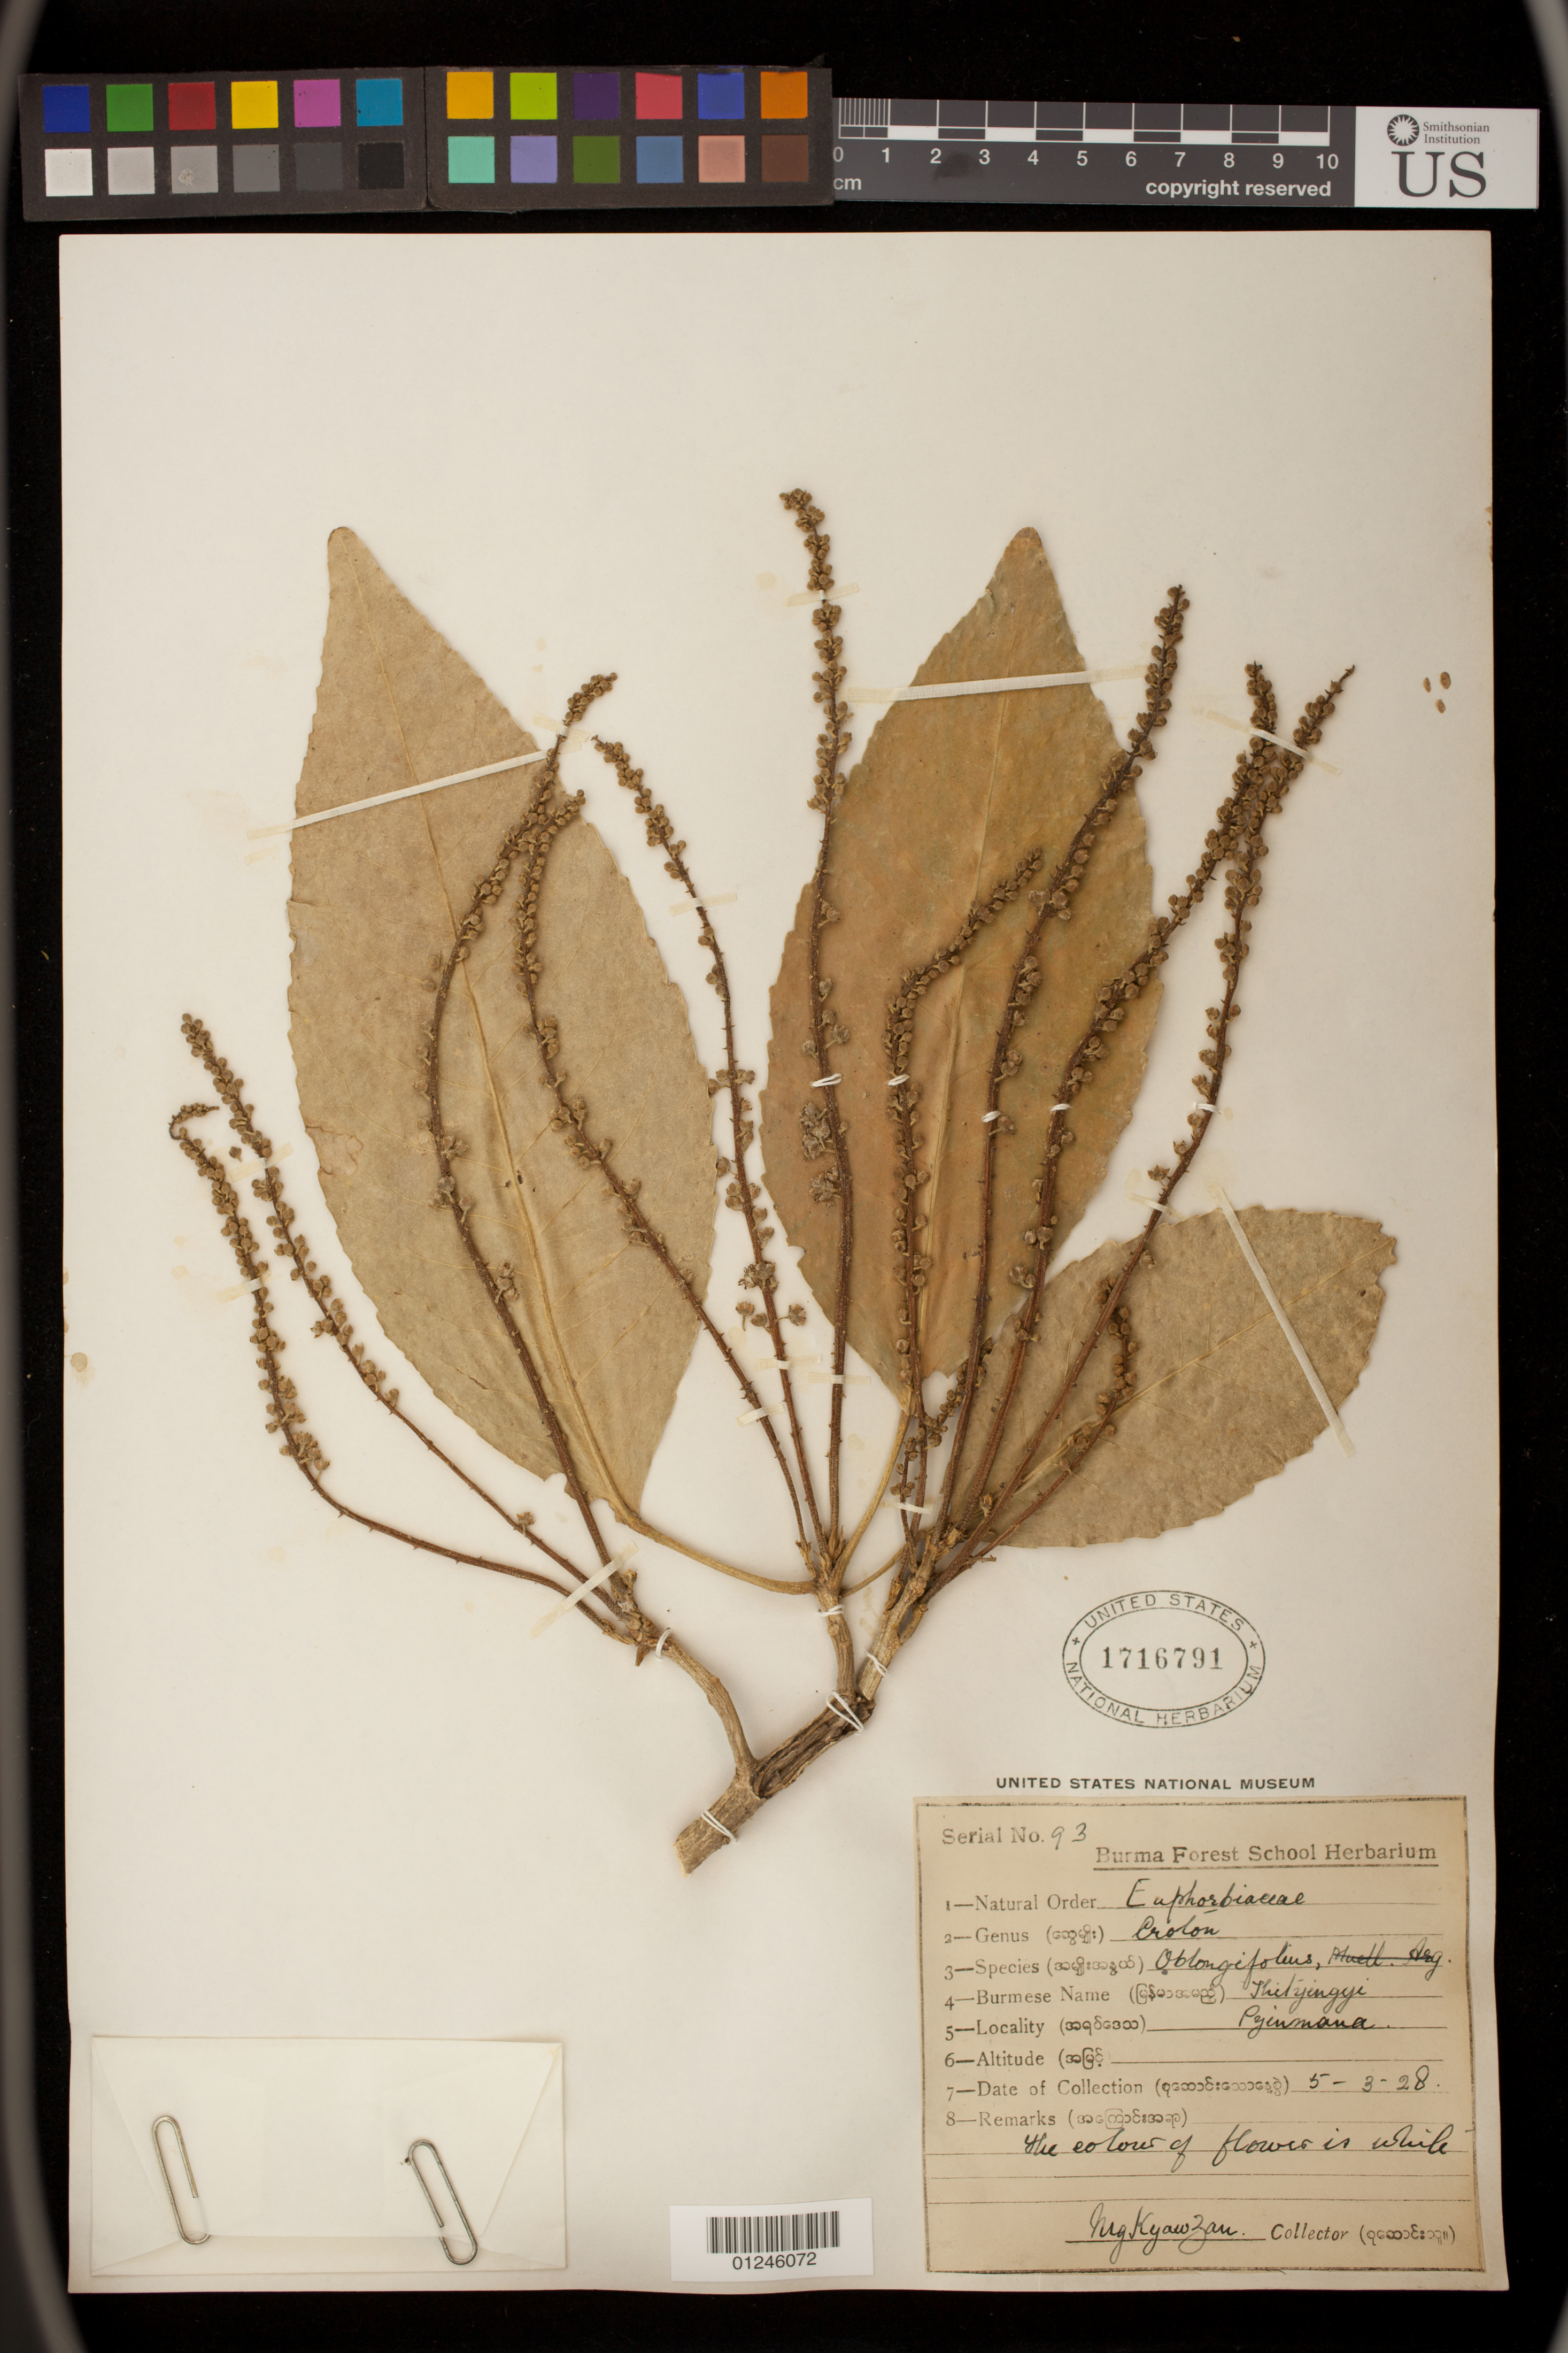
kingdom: Plantae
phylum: Tracheophyta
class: Magnoliopsida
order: Malpighiales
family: Euphorbiaceae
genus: Croton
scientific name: Croton oblongifolius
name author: Roxb.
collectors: K. Mg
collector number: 93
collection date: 1928-03-05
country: Myanmar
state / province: Nay Pyi Taw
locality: Pyinmana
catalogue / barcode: US 1716791